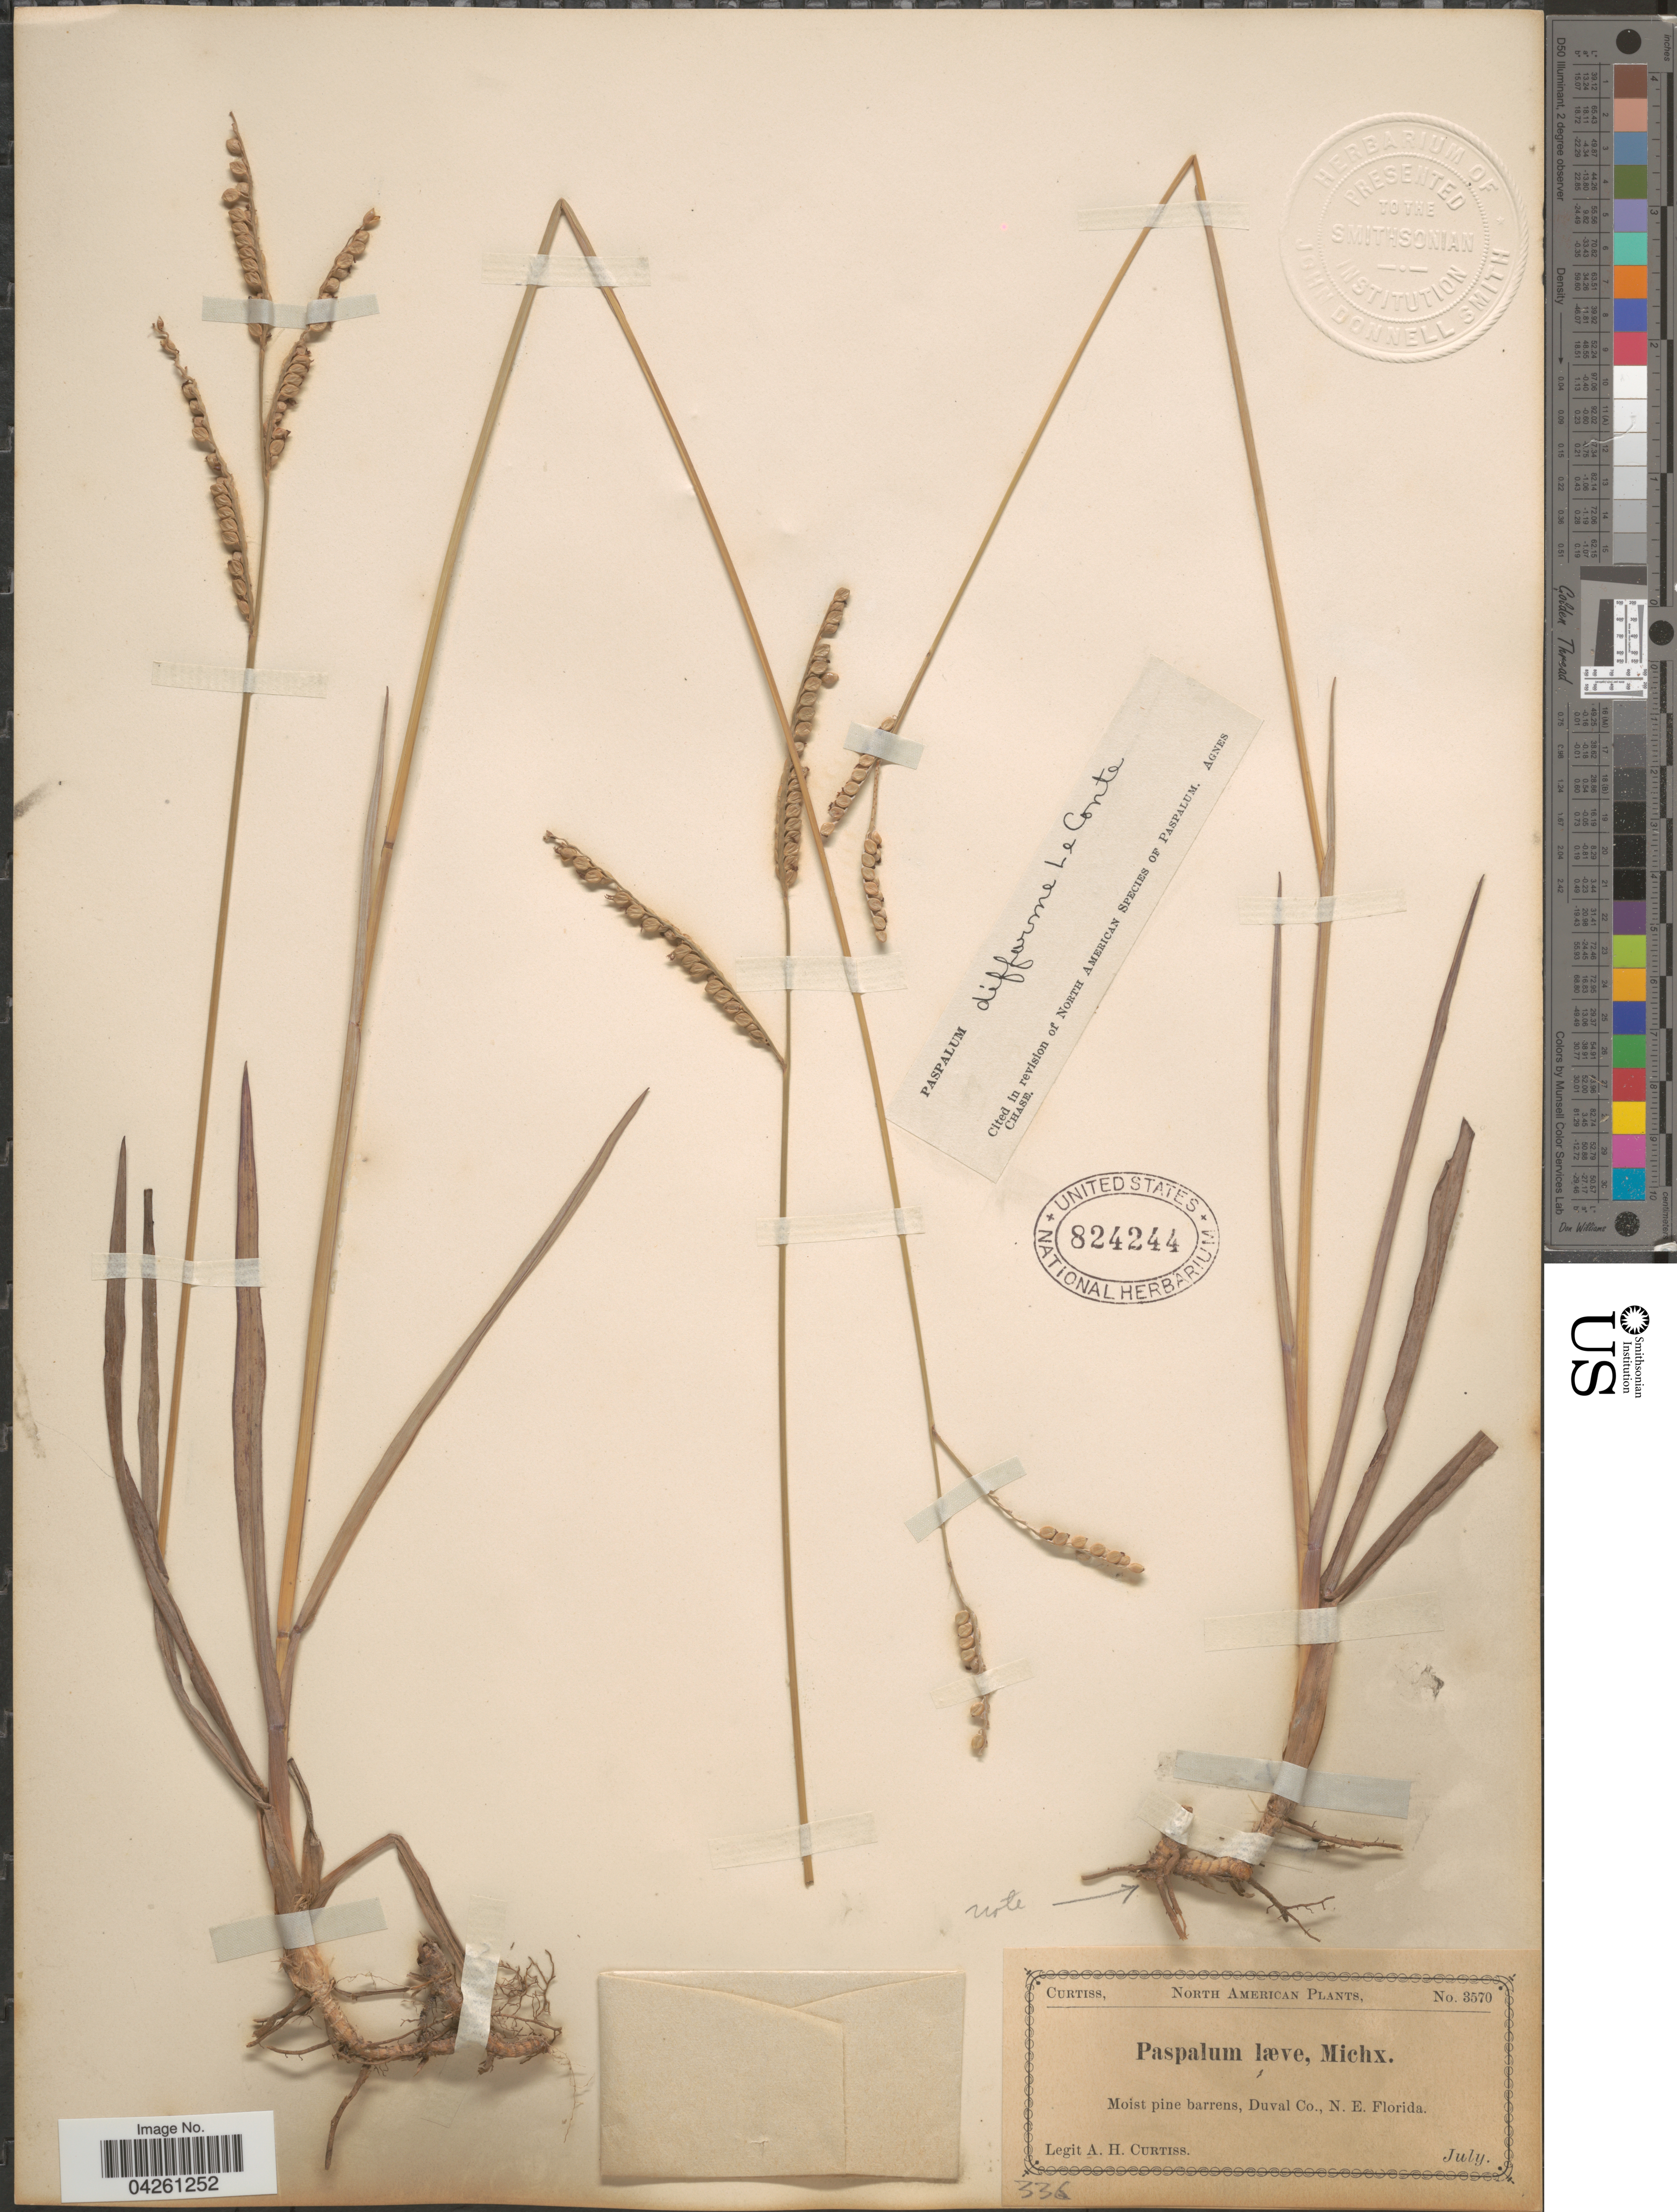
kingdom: Plantae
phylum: Tracheophyta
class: Liliopsida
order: Poales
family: Poaceae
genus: Paspalum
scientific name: Paspalum difforme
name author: Leconte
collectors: A. H. Curtiss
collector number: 3570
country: United States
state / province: Florida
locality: Moist pine barrens, Duval Co., N. E. Florida.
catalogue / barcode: US 824244